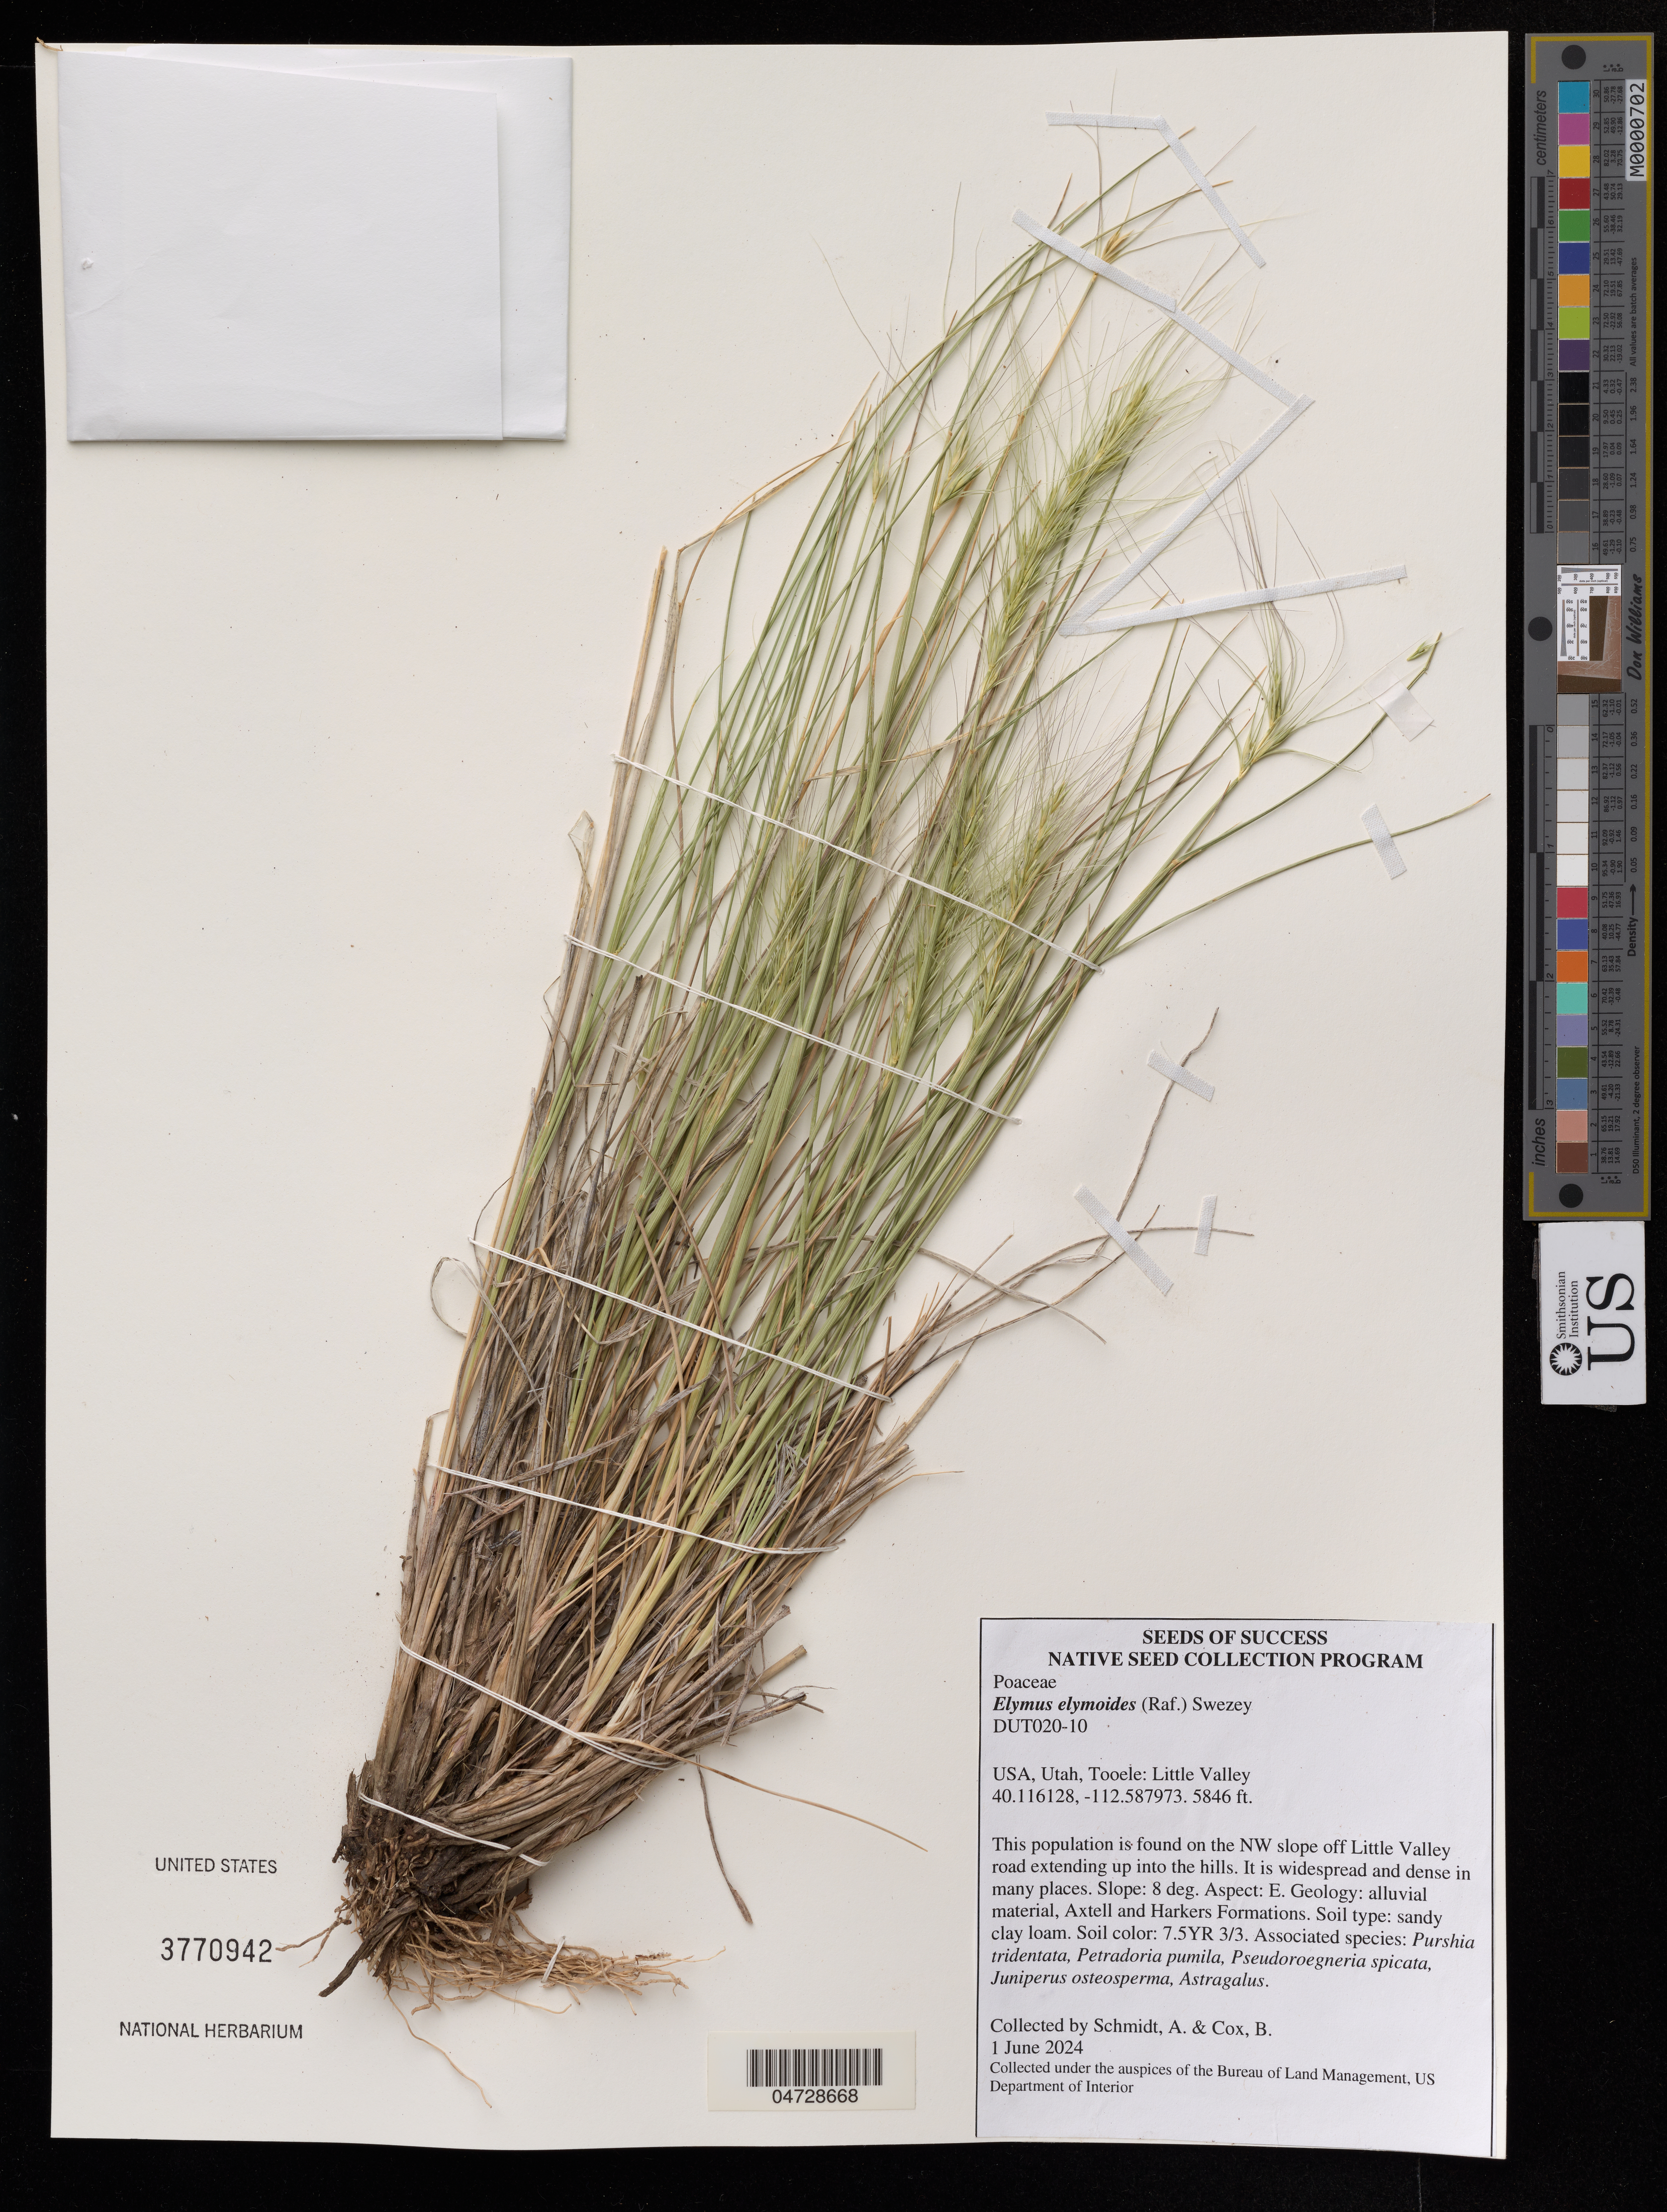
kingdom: Plantae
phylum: Tracheophyta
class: Liliopsida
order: Poales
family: Poaceae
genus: Elymus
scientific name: Elymus elymoides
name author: (Raf.) Swezey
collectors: A. Schmidt & B. Cox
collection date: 2024-06-01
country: United States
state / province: Utah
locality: Tooele: Little Valley.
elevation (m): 1782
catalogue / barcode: US 3770942